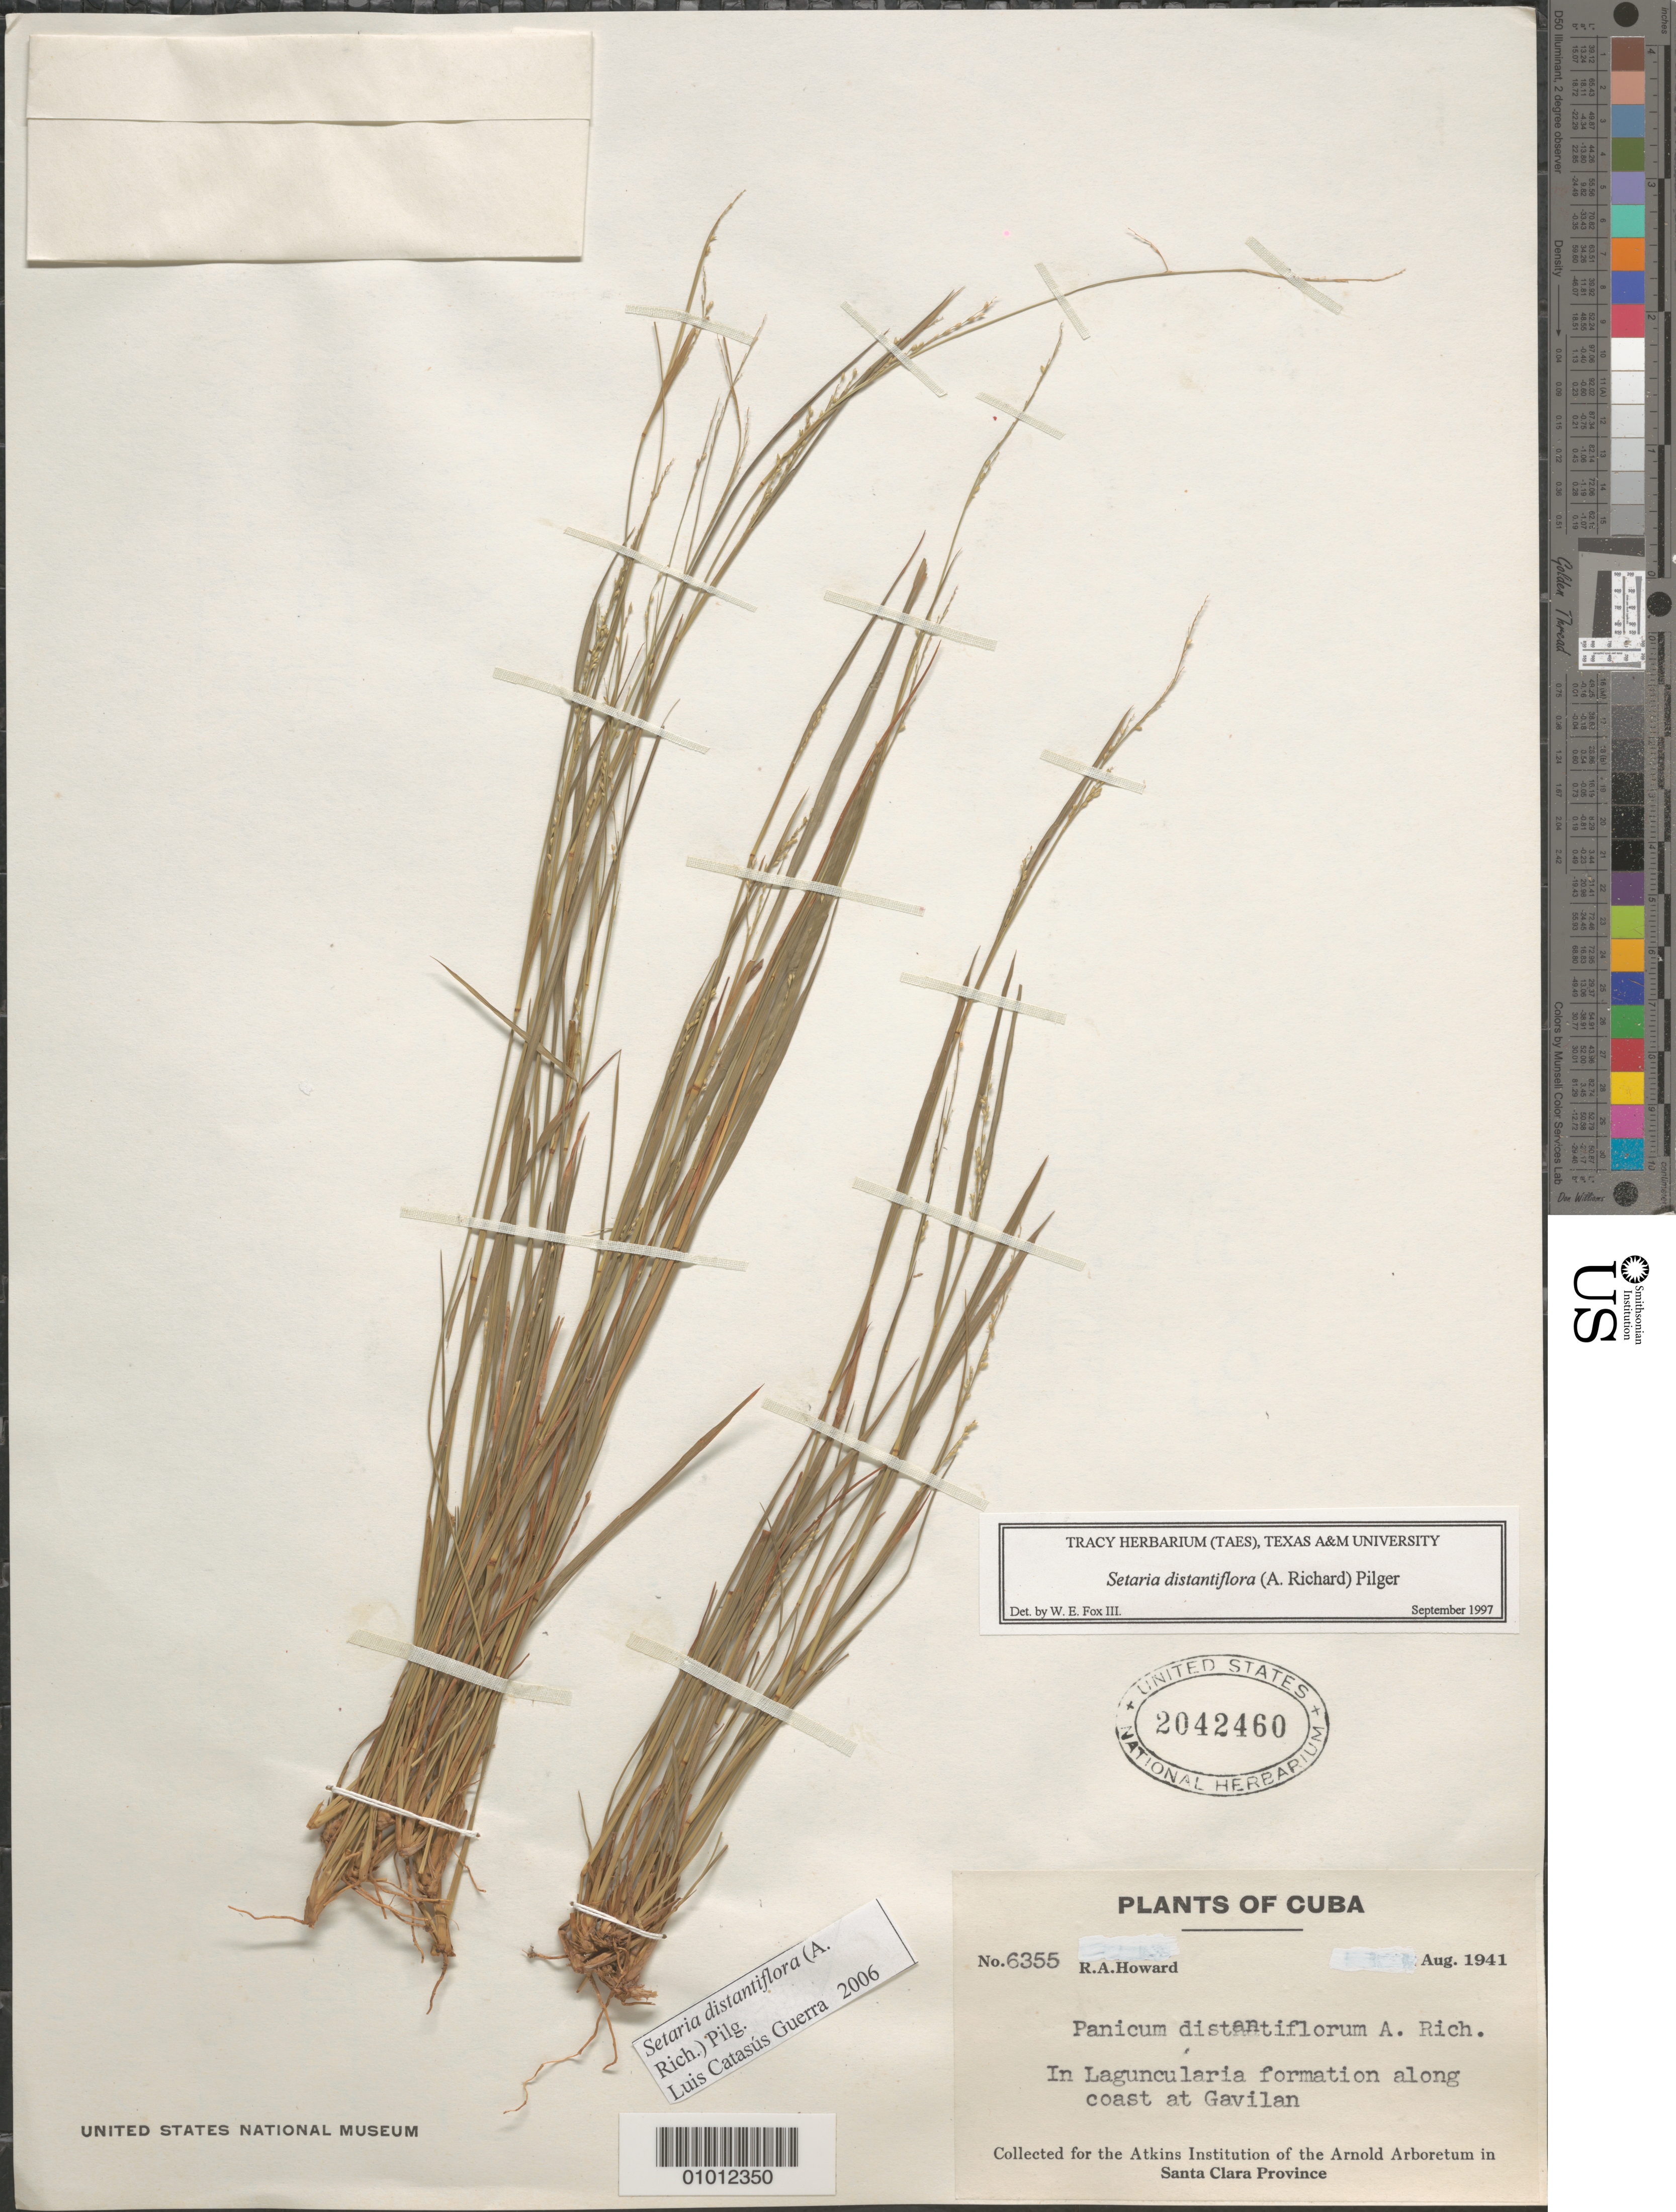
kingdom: Plantae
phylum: Tracheophyta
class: Liliopsida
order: Poales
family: Poaceae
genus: Setaria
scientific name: Setaria distantiflora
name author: (A. Rich.) Pilg.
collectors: R. A. Howard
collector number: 6355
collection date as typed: Aug 1941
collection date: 1941-08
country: Cuba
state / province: Matanzas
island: Cuba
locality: Along coast at Gavilan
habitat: In Laguncularia formation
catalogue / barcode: US 2042460